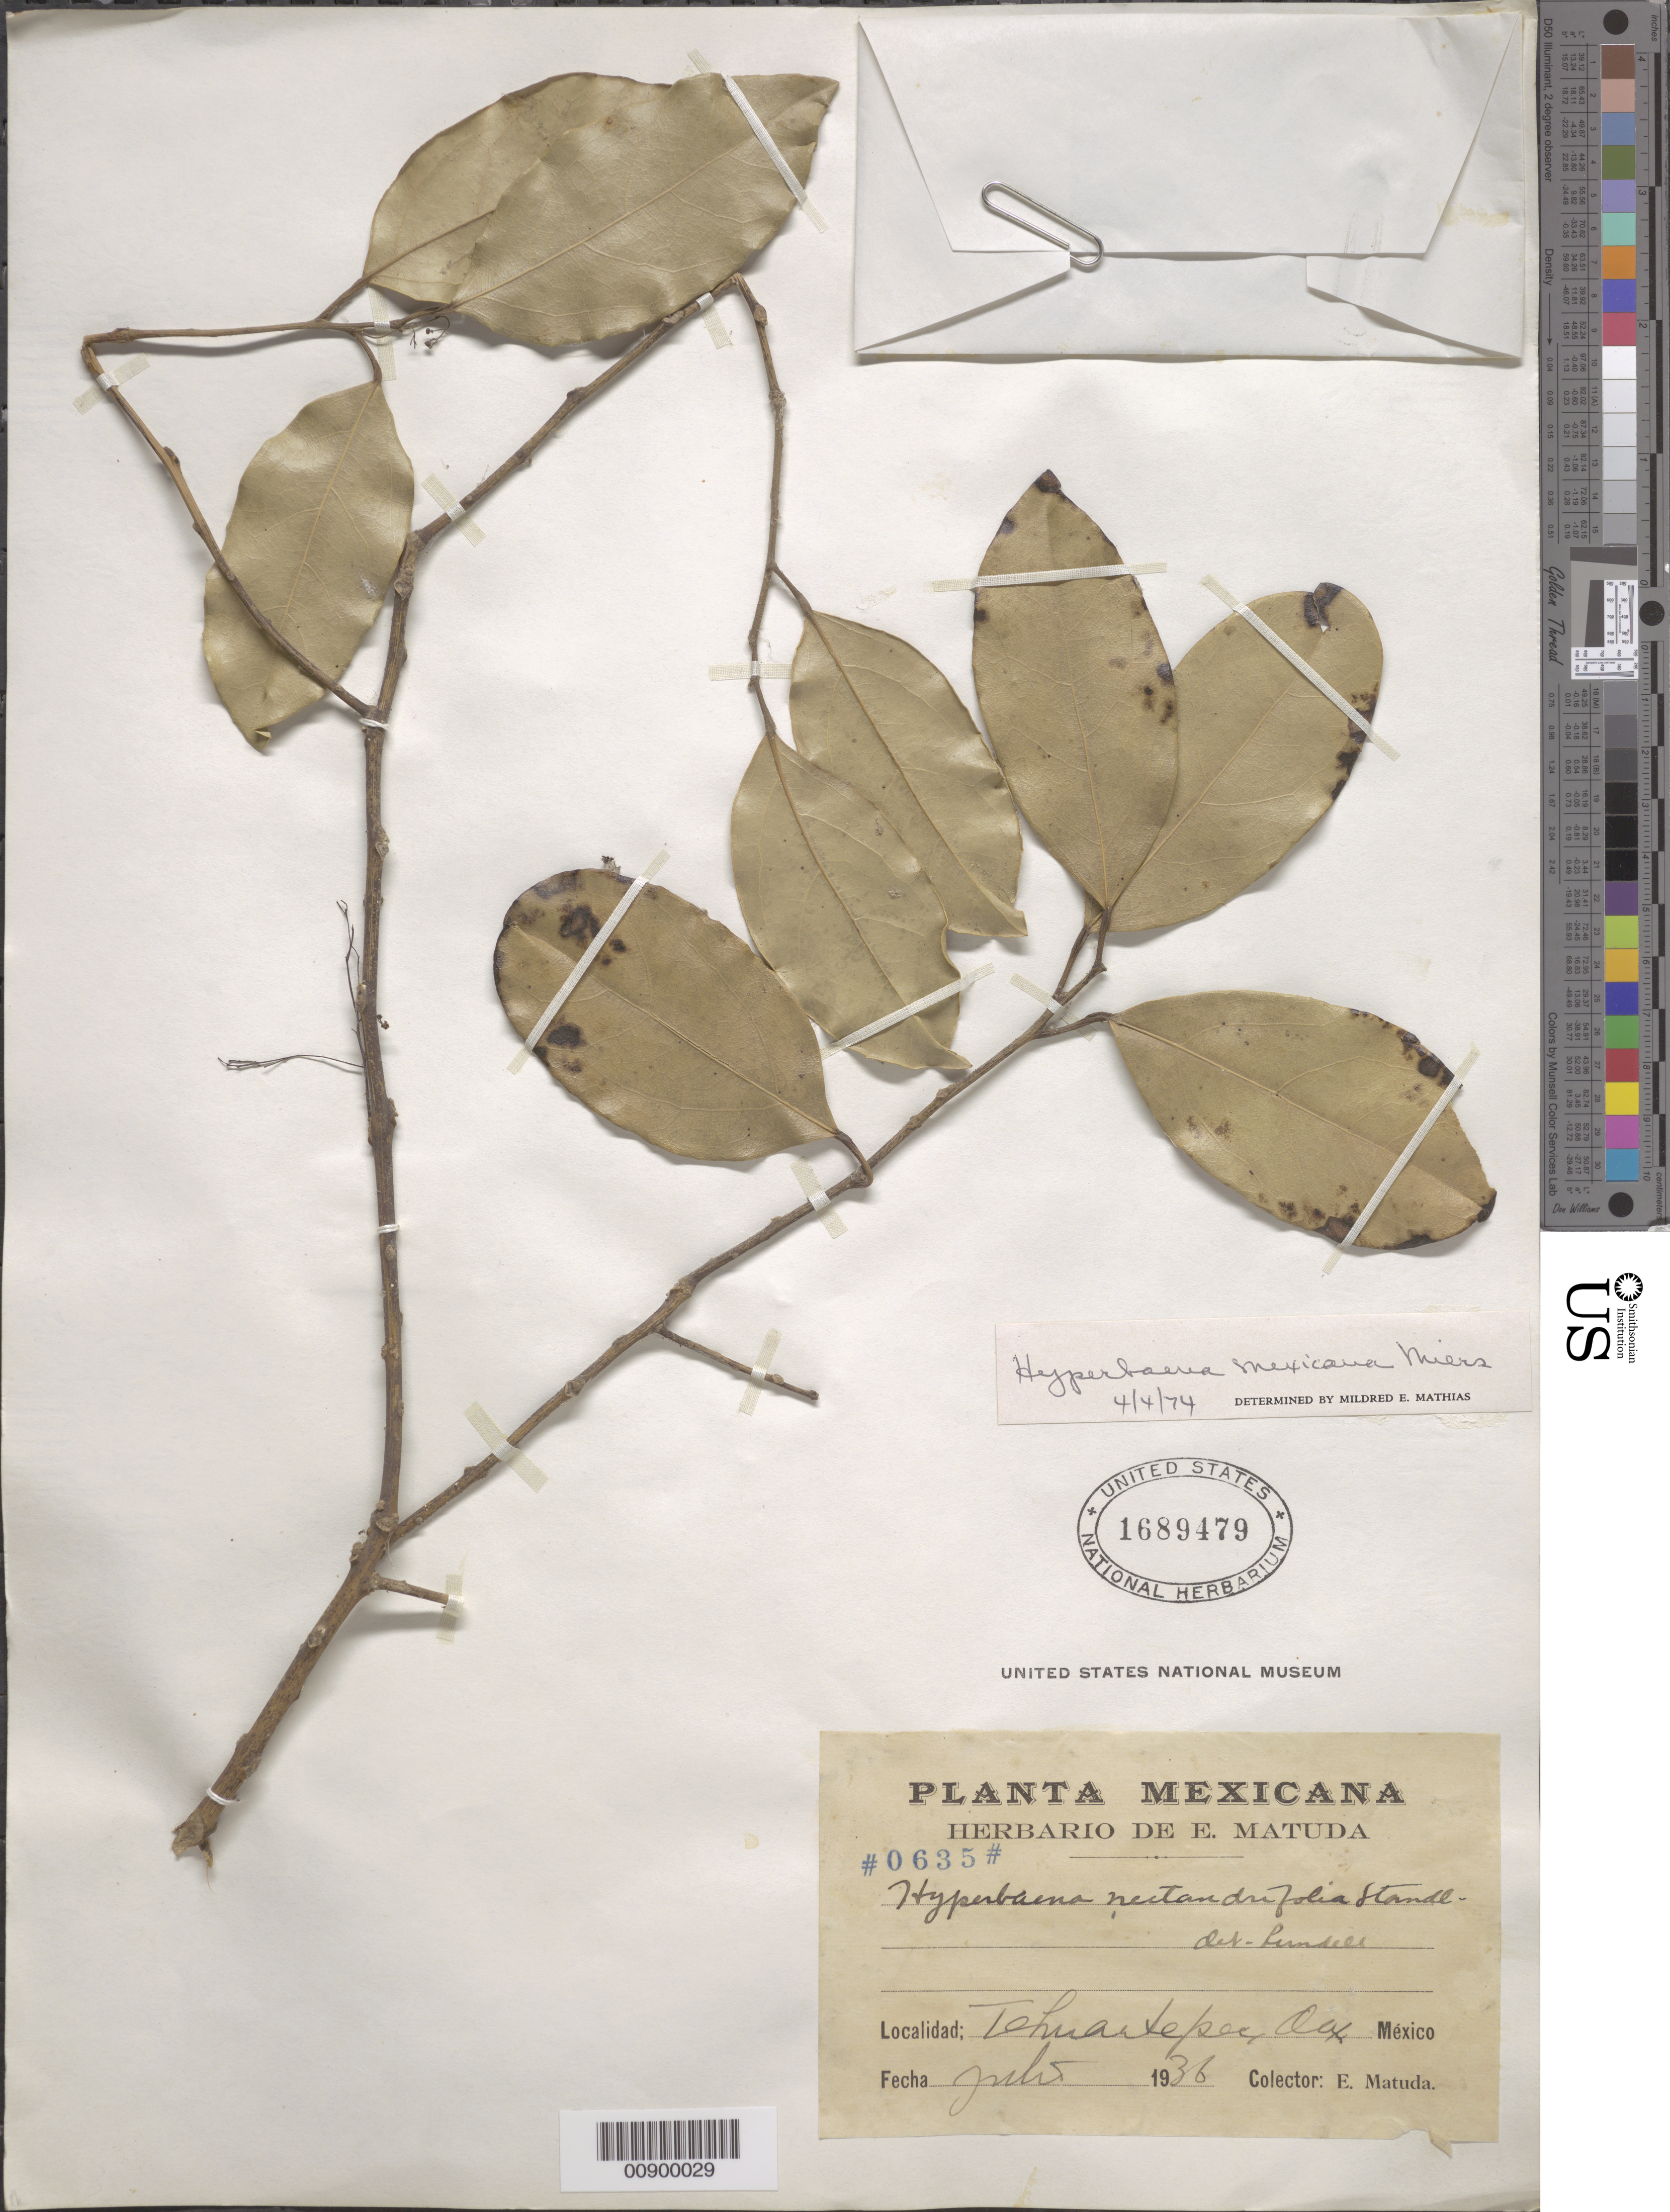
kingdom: Plantae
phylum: Tracheophyta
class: Magnoliopsida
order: Ranunculales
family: Menispermaceae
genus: Hyperbaena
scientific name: Hyperbaena mexicana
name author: Miers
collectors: E. Matuda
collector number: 0635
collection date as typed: Jul 1936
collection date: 1936-07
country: Mexico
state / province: Oaxaca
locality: Tehuantepec, Oaxaca.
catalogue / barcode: US 1689479